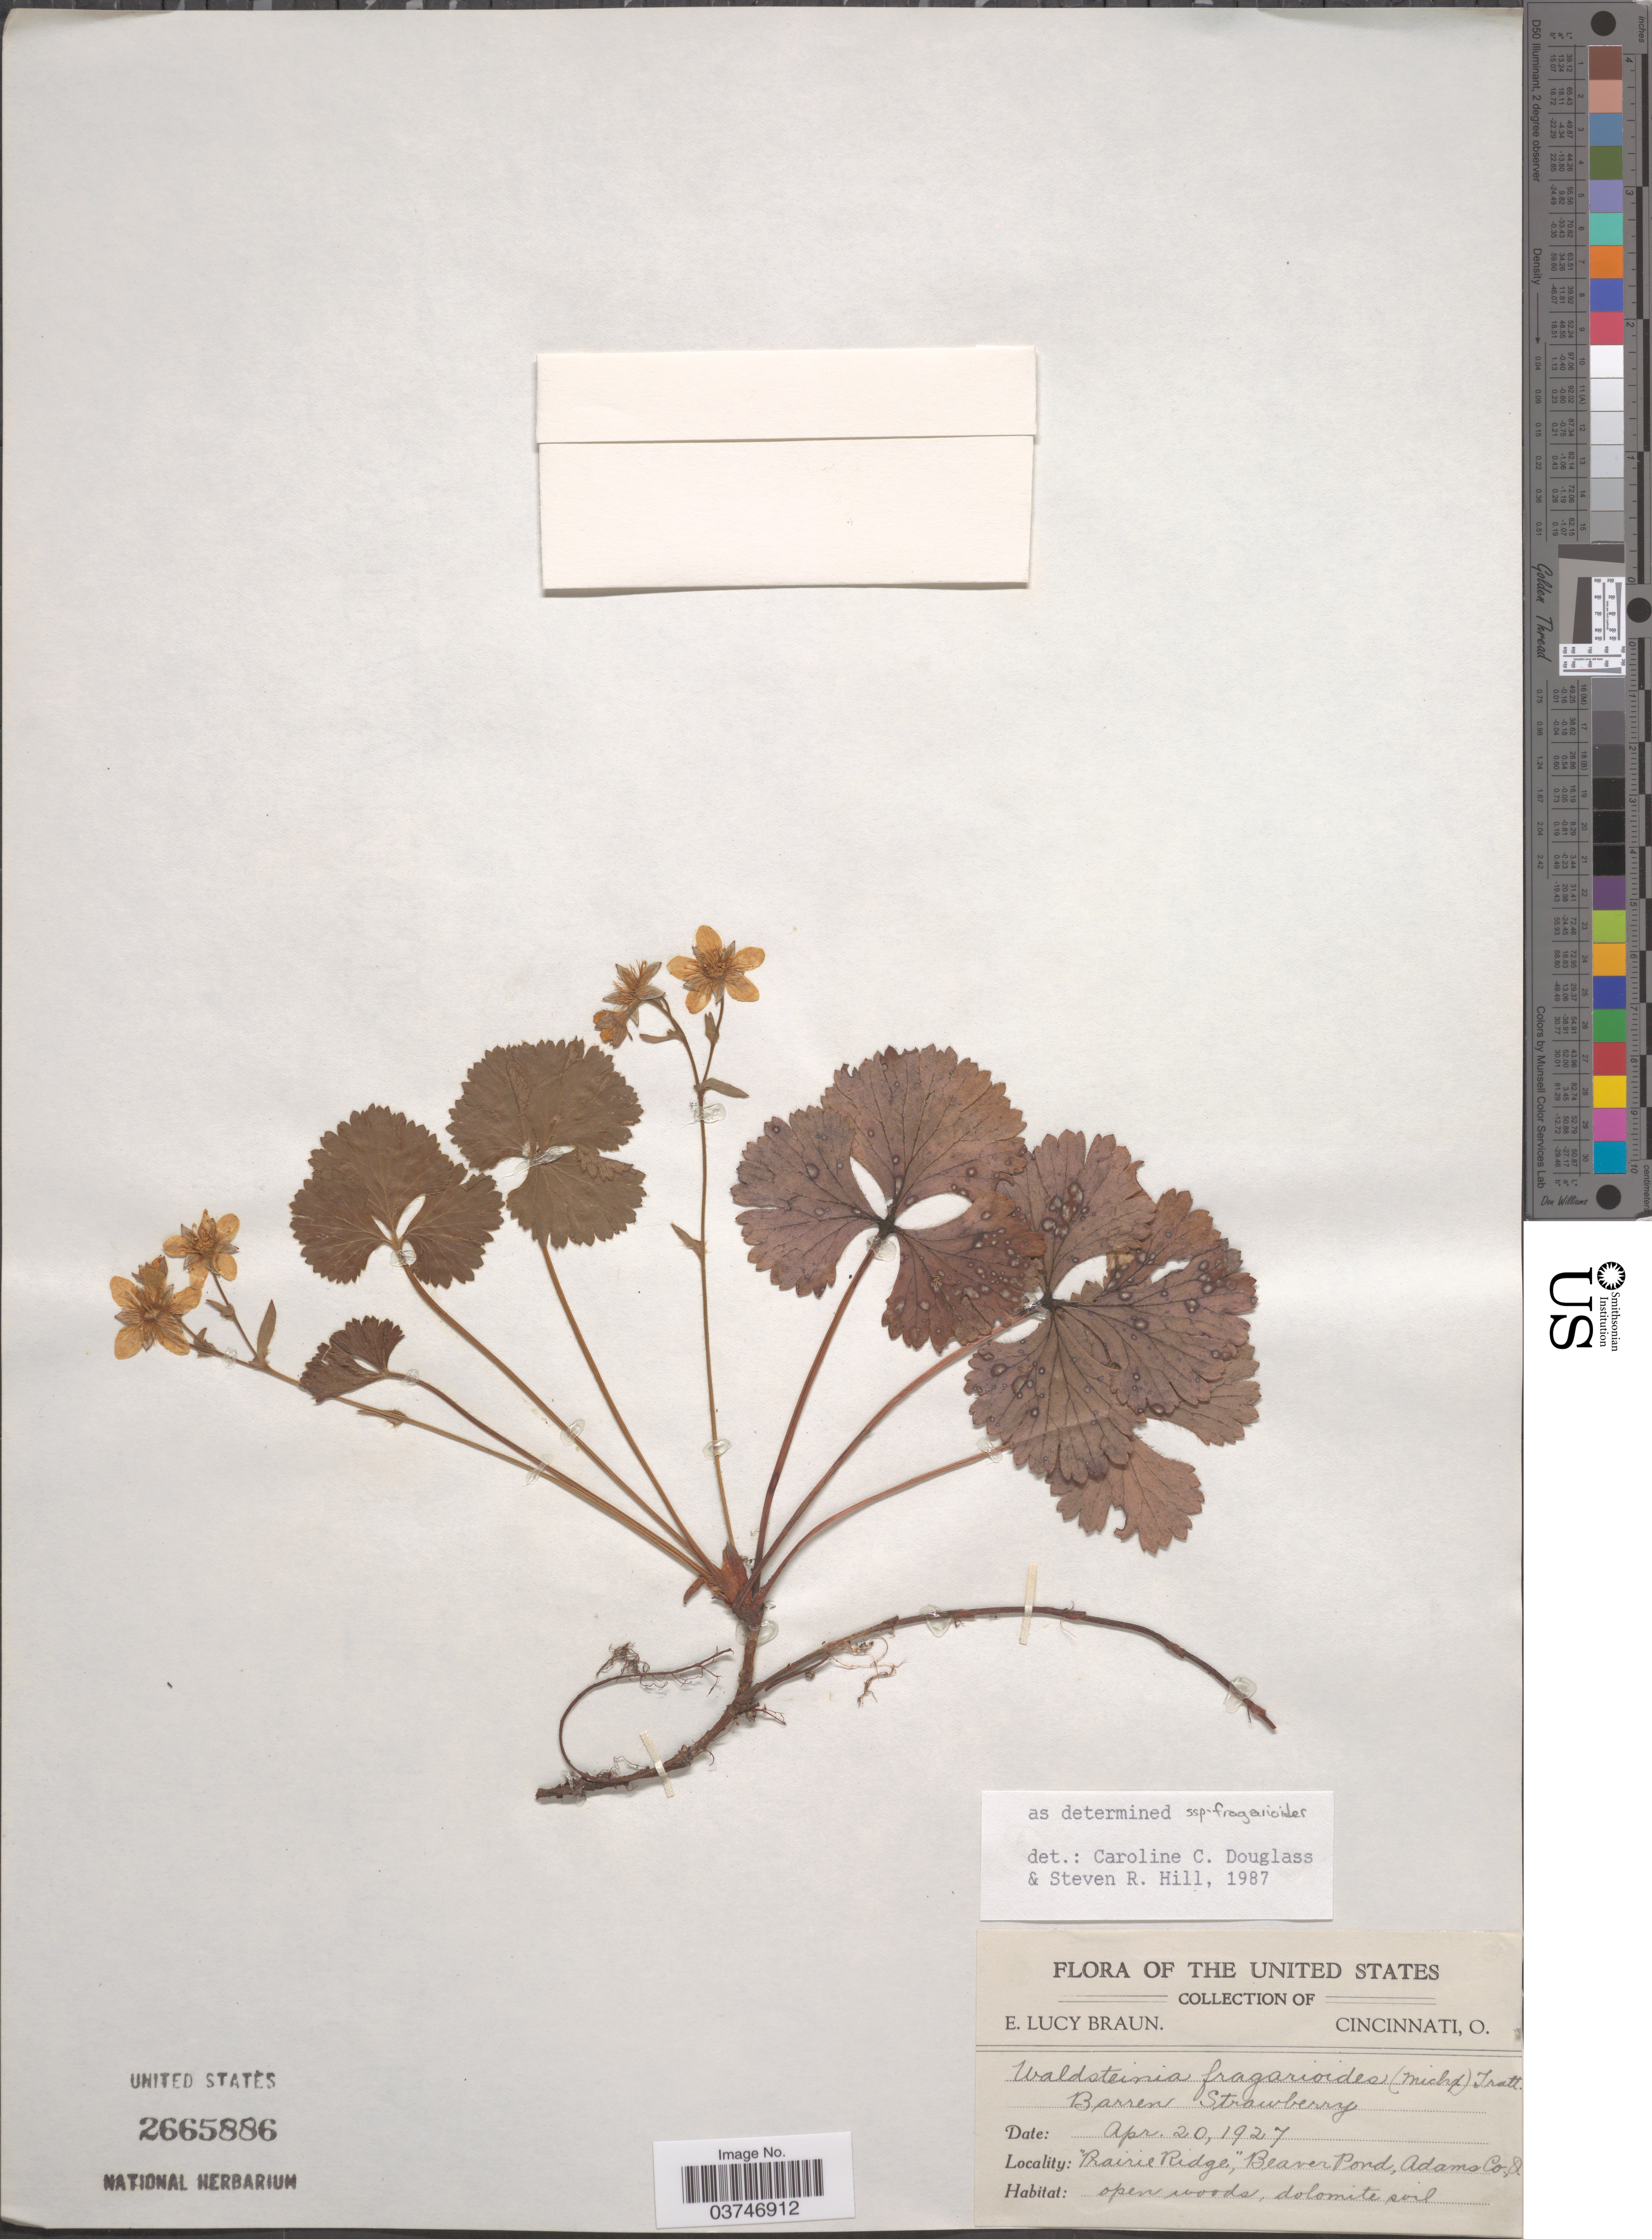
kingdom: Plantae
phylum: Tracheophyta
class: Magnoliopsida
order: Rosales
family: Rosaceae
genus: Waldsteinia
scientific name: Waldsteinia fragarioides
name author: (Michx.) Tratt.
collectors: E. L. Braun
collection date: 1927-04-20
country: United States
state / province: Ohio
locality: Prairie Ridge, "Beaver Pond, Adams Co."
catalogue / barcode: US 2665886